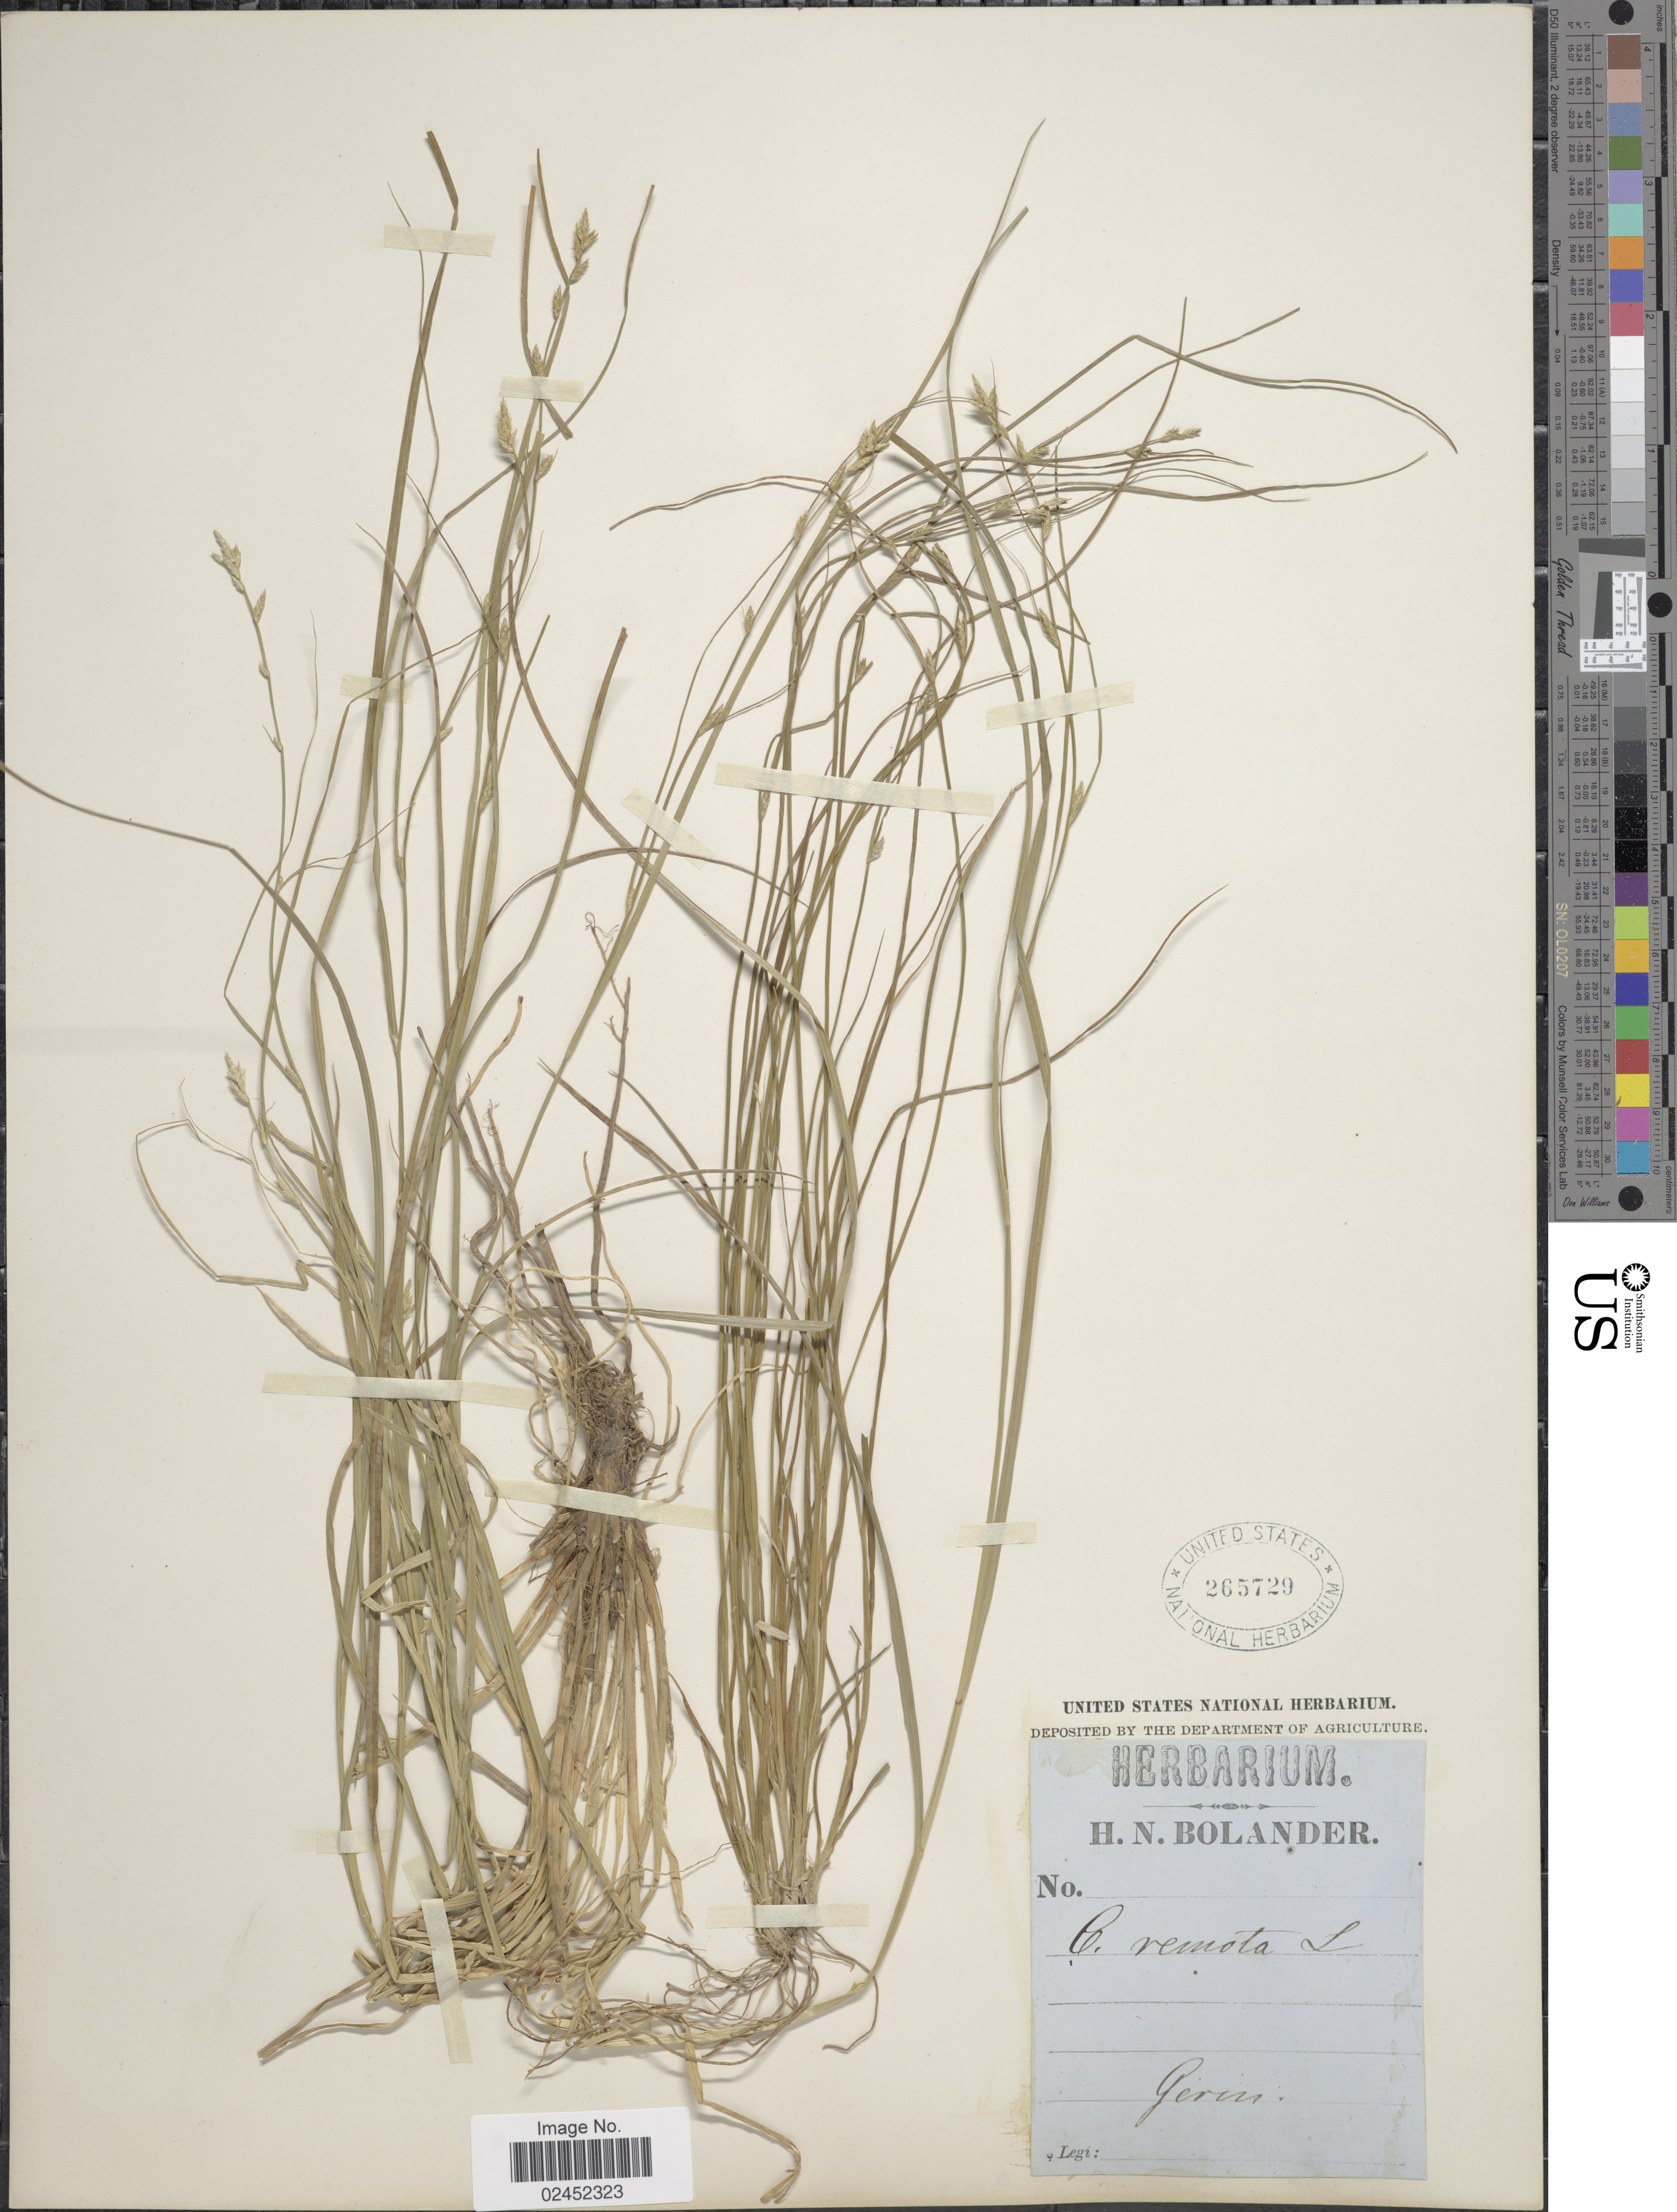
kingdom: Plantae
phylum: Tracheophyta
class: Liliopsida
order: Poales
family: Cyperaceae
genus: Carex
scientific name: Carex remota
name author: L.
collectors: H. N. Bolander (herbarium)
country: Germany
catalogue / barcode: US 265729